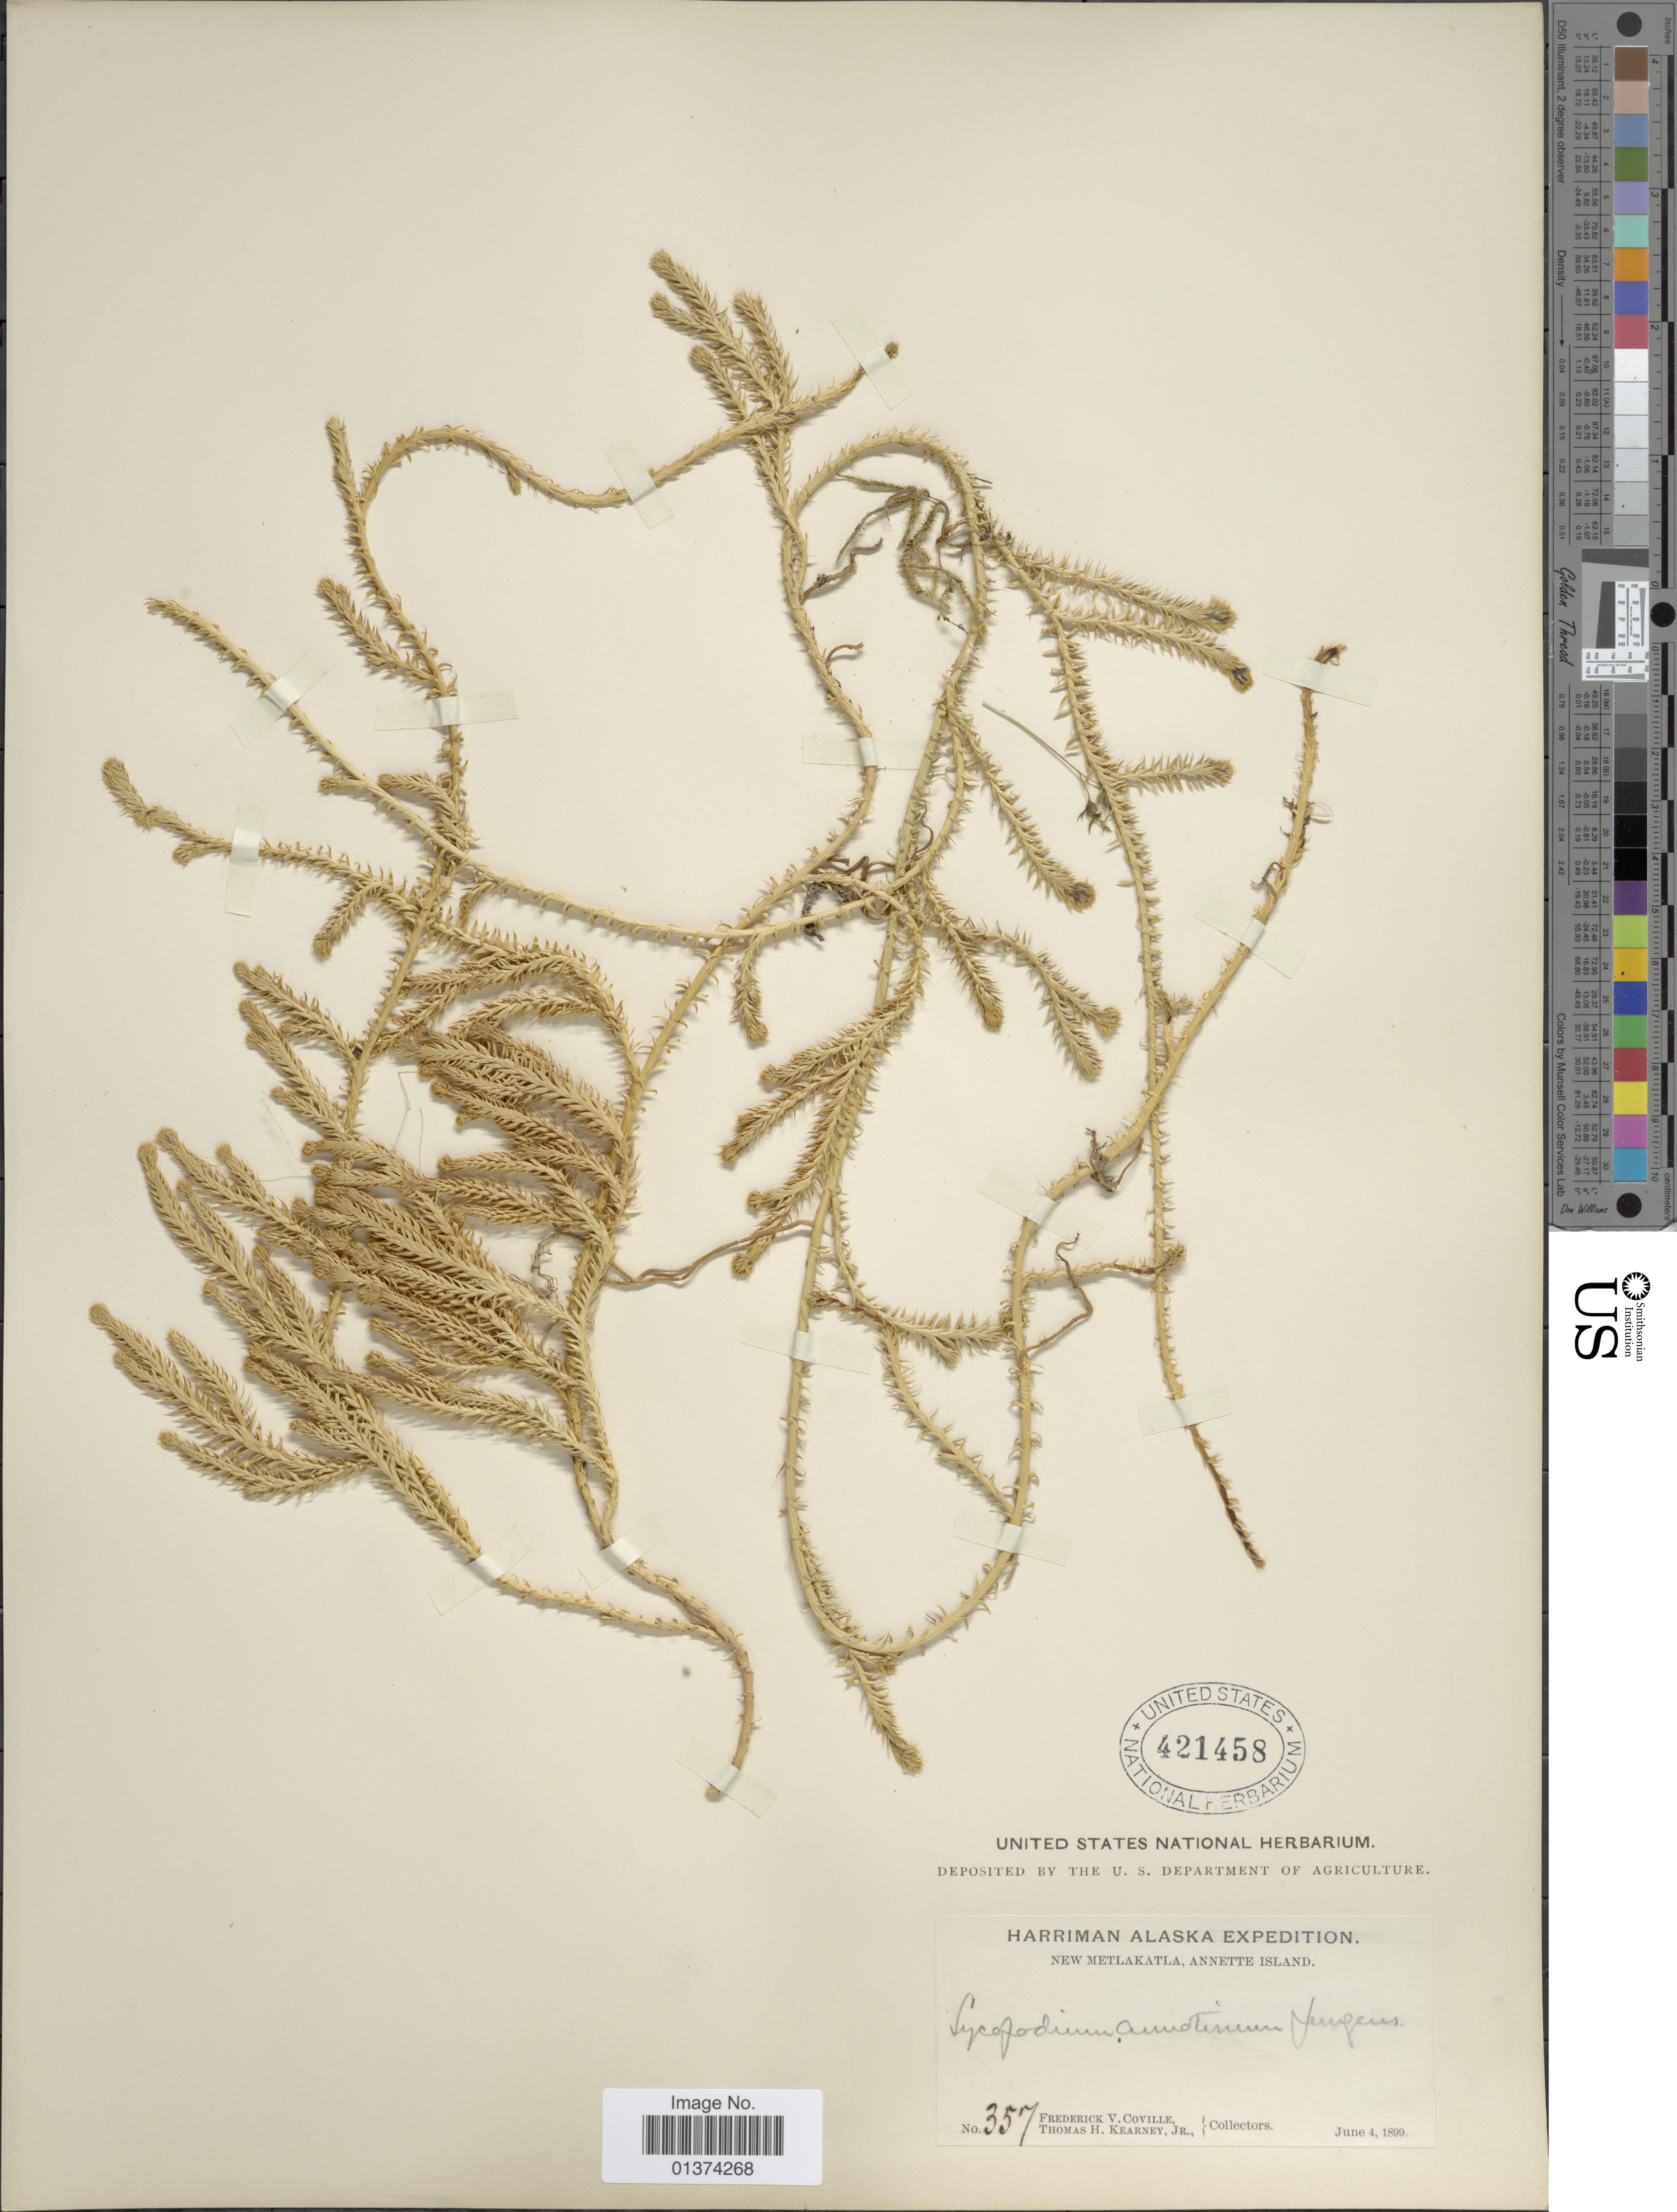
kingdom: Plantae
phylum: Tracheophyta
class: Lycopodiopsida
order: Lycopodiales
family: Lycopodiaceae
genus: Spinulum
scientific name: Spinulum annotinum subsp. annotinum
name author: (L.) A. Haines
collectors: F. V. Coville & T. H. Kearney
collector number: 357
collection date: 1899-06-04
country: United States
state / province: Alaska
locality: New Metlakatla, Annette Island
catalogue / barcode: US 421458